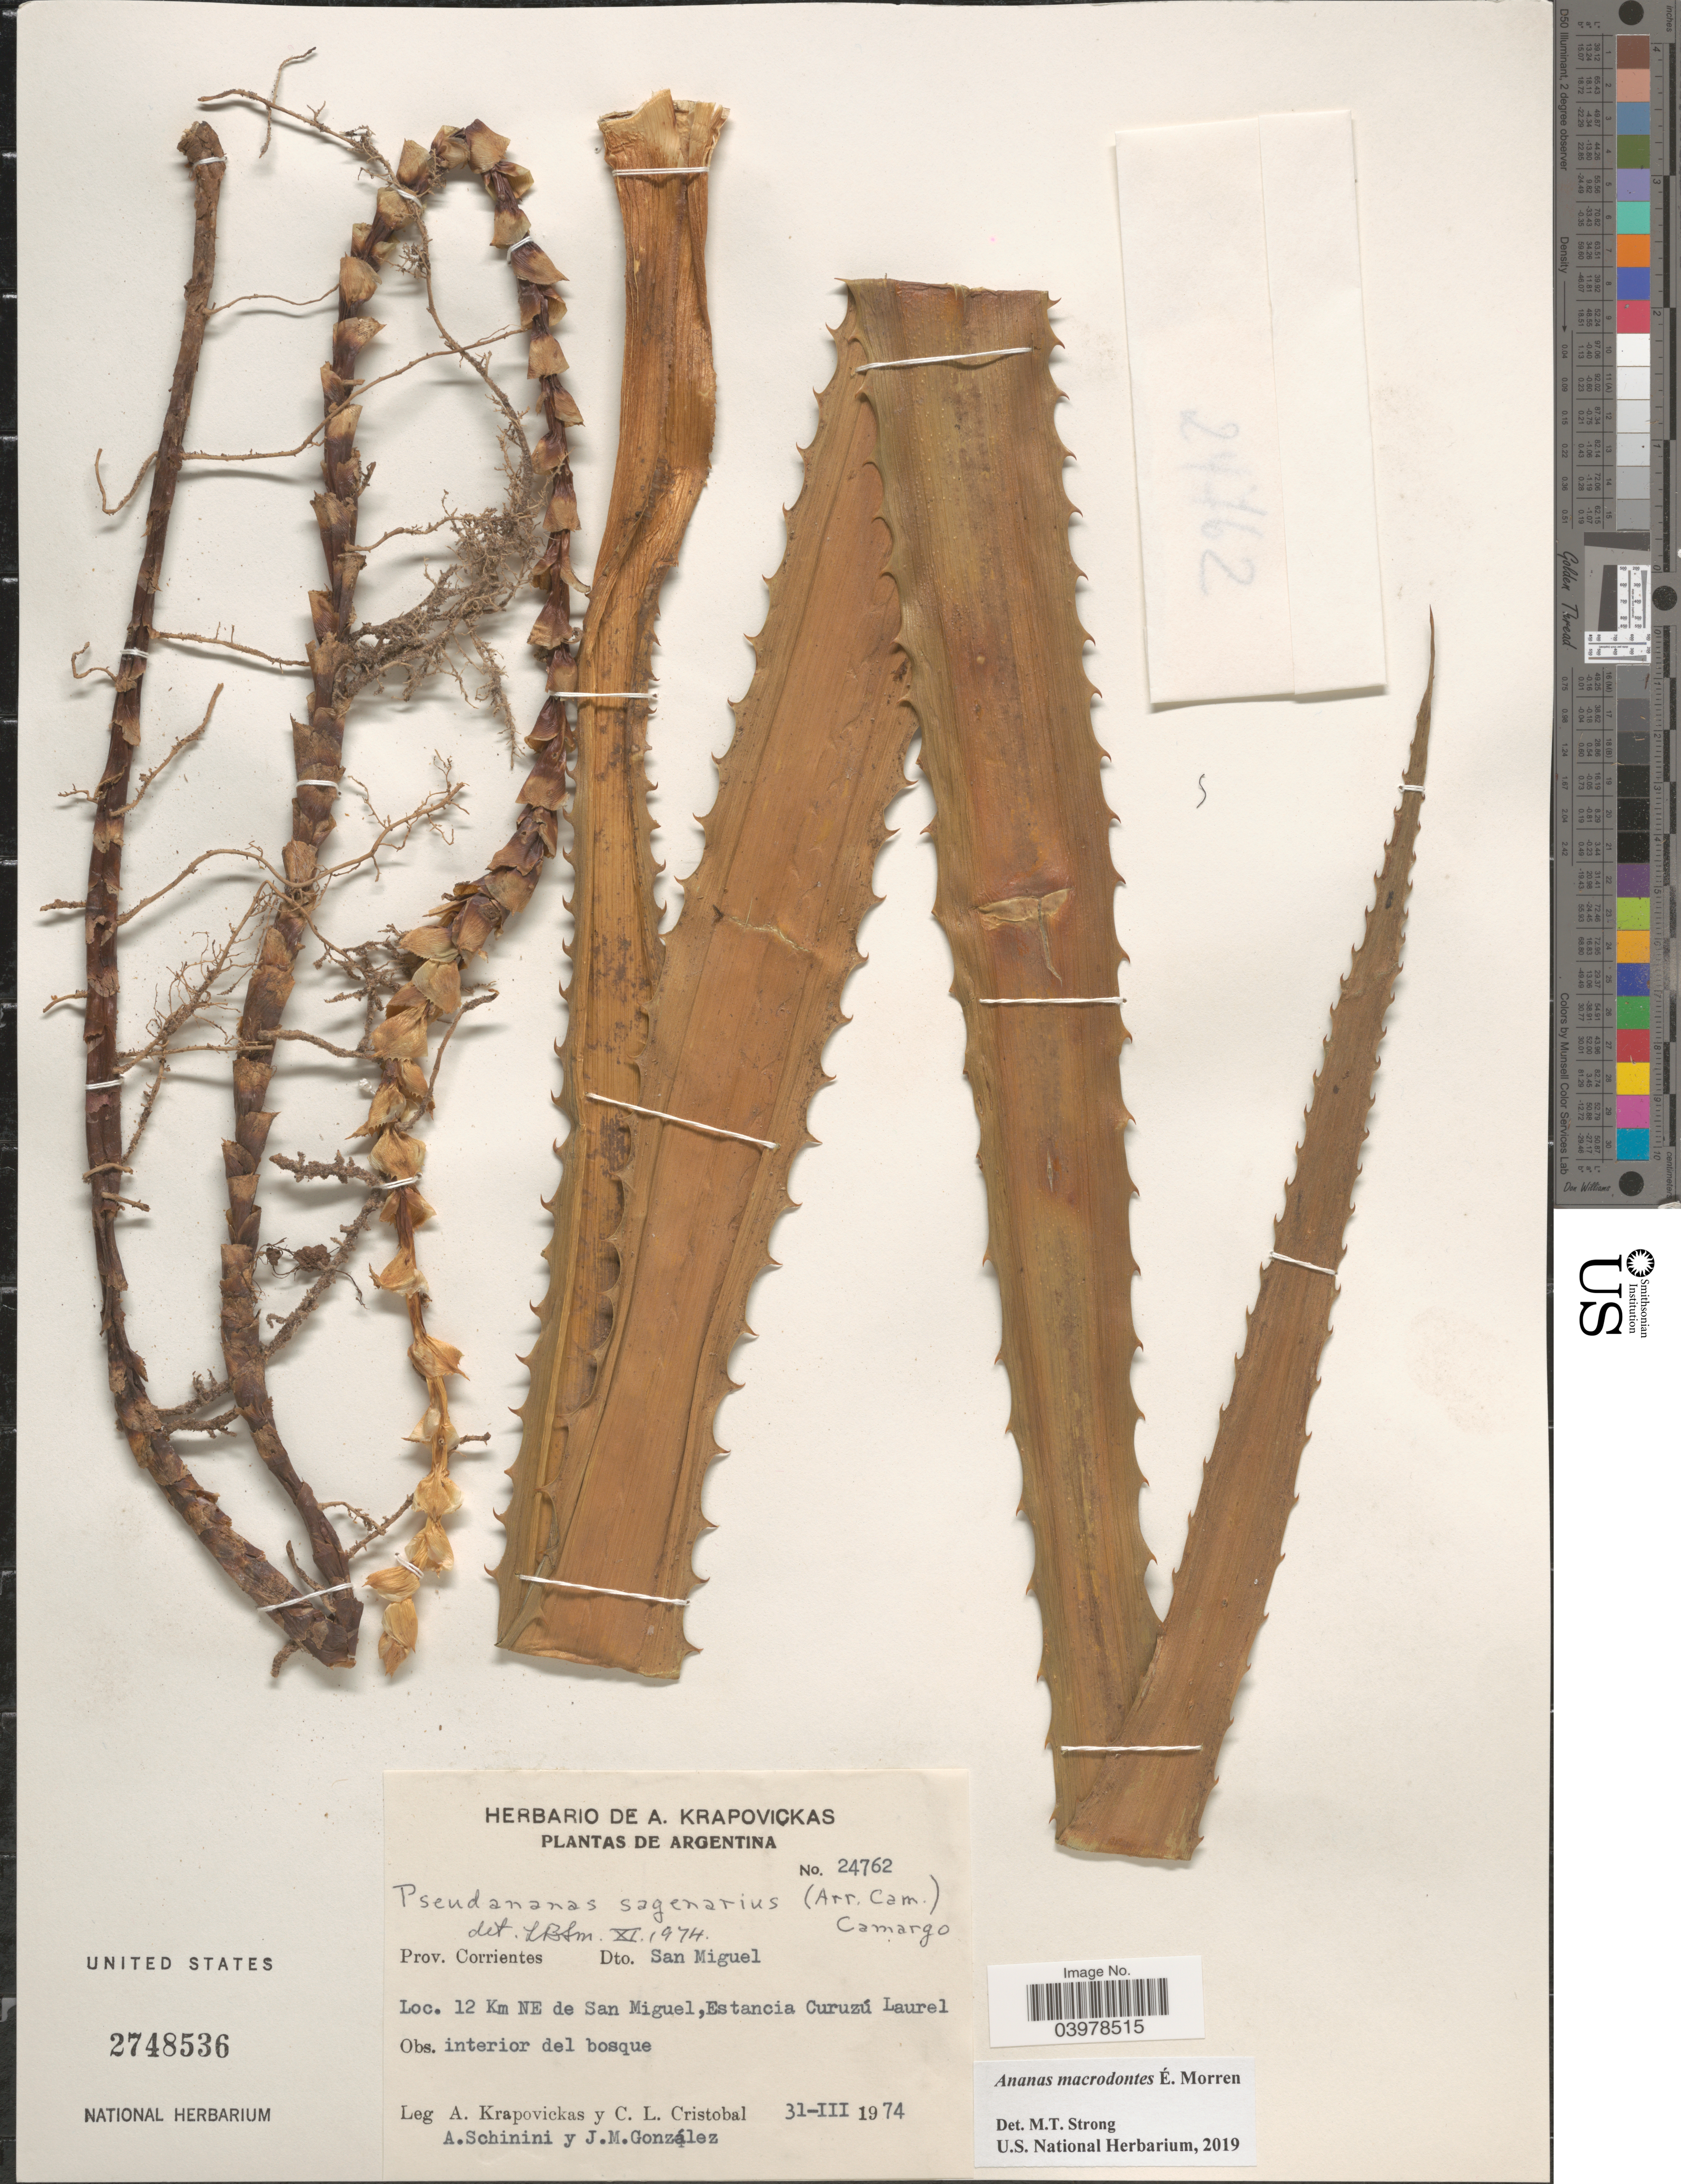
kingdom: Plantae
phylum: Tracheophyta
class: Liliopsida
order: Poales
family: Bromeliaceae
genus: Ananas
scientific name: Ananas macrodontes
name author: É. Morren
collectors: A. Krapovickas, C. Cristobal, A. Schinini & J. M. Gonzalez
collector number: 24762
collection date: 1974-03-31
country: Argentina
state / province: Corrientes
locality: Dto. San Miguel. 12 Km NE de San Miguel, Estancia Curuzú Laurel.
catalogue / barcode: US 2748536